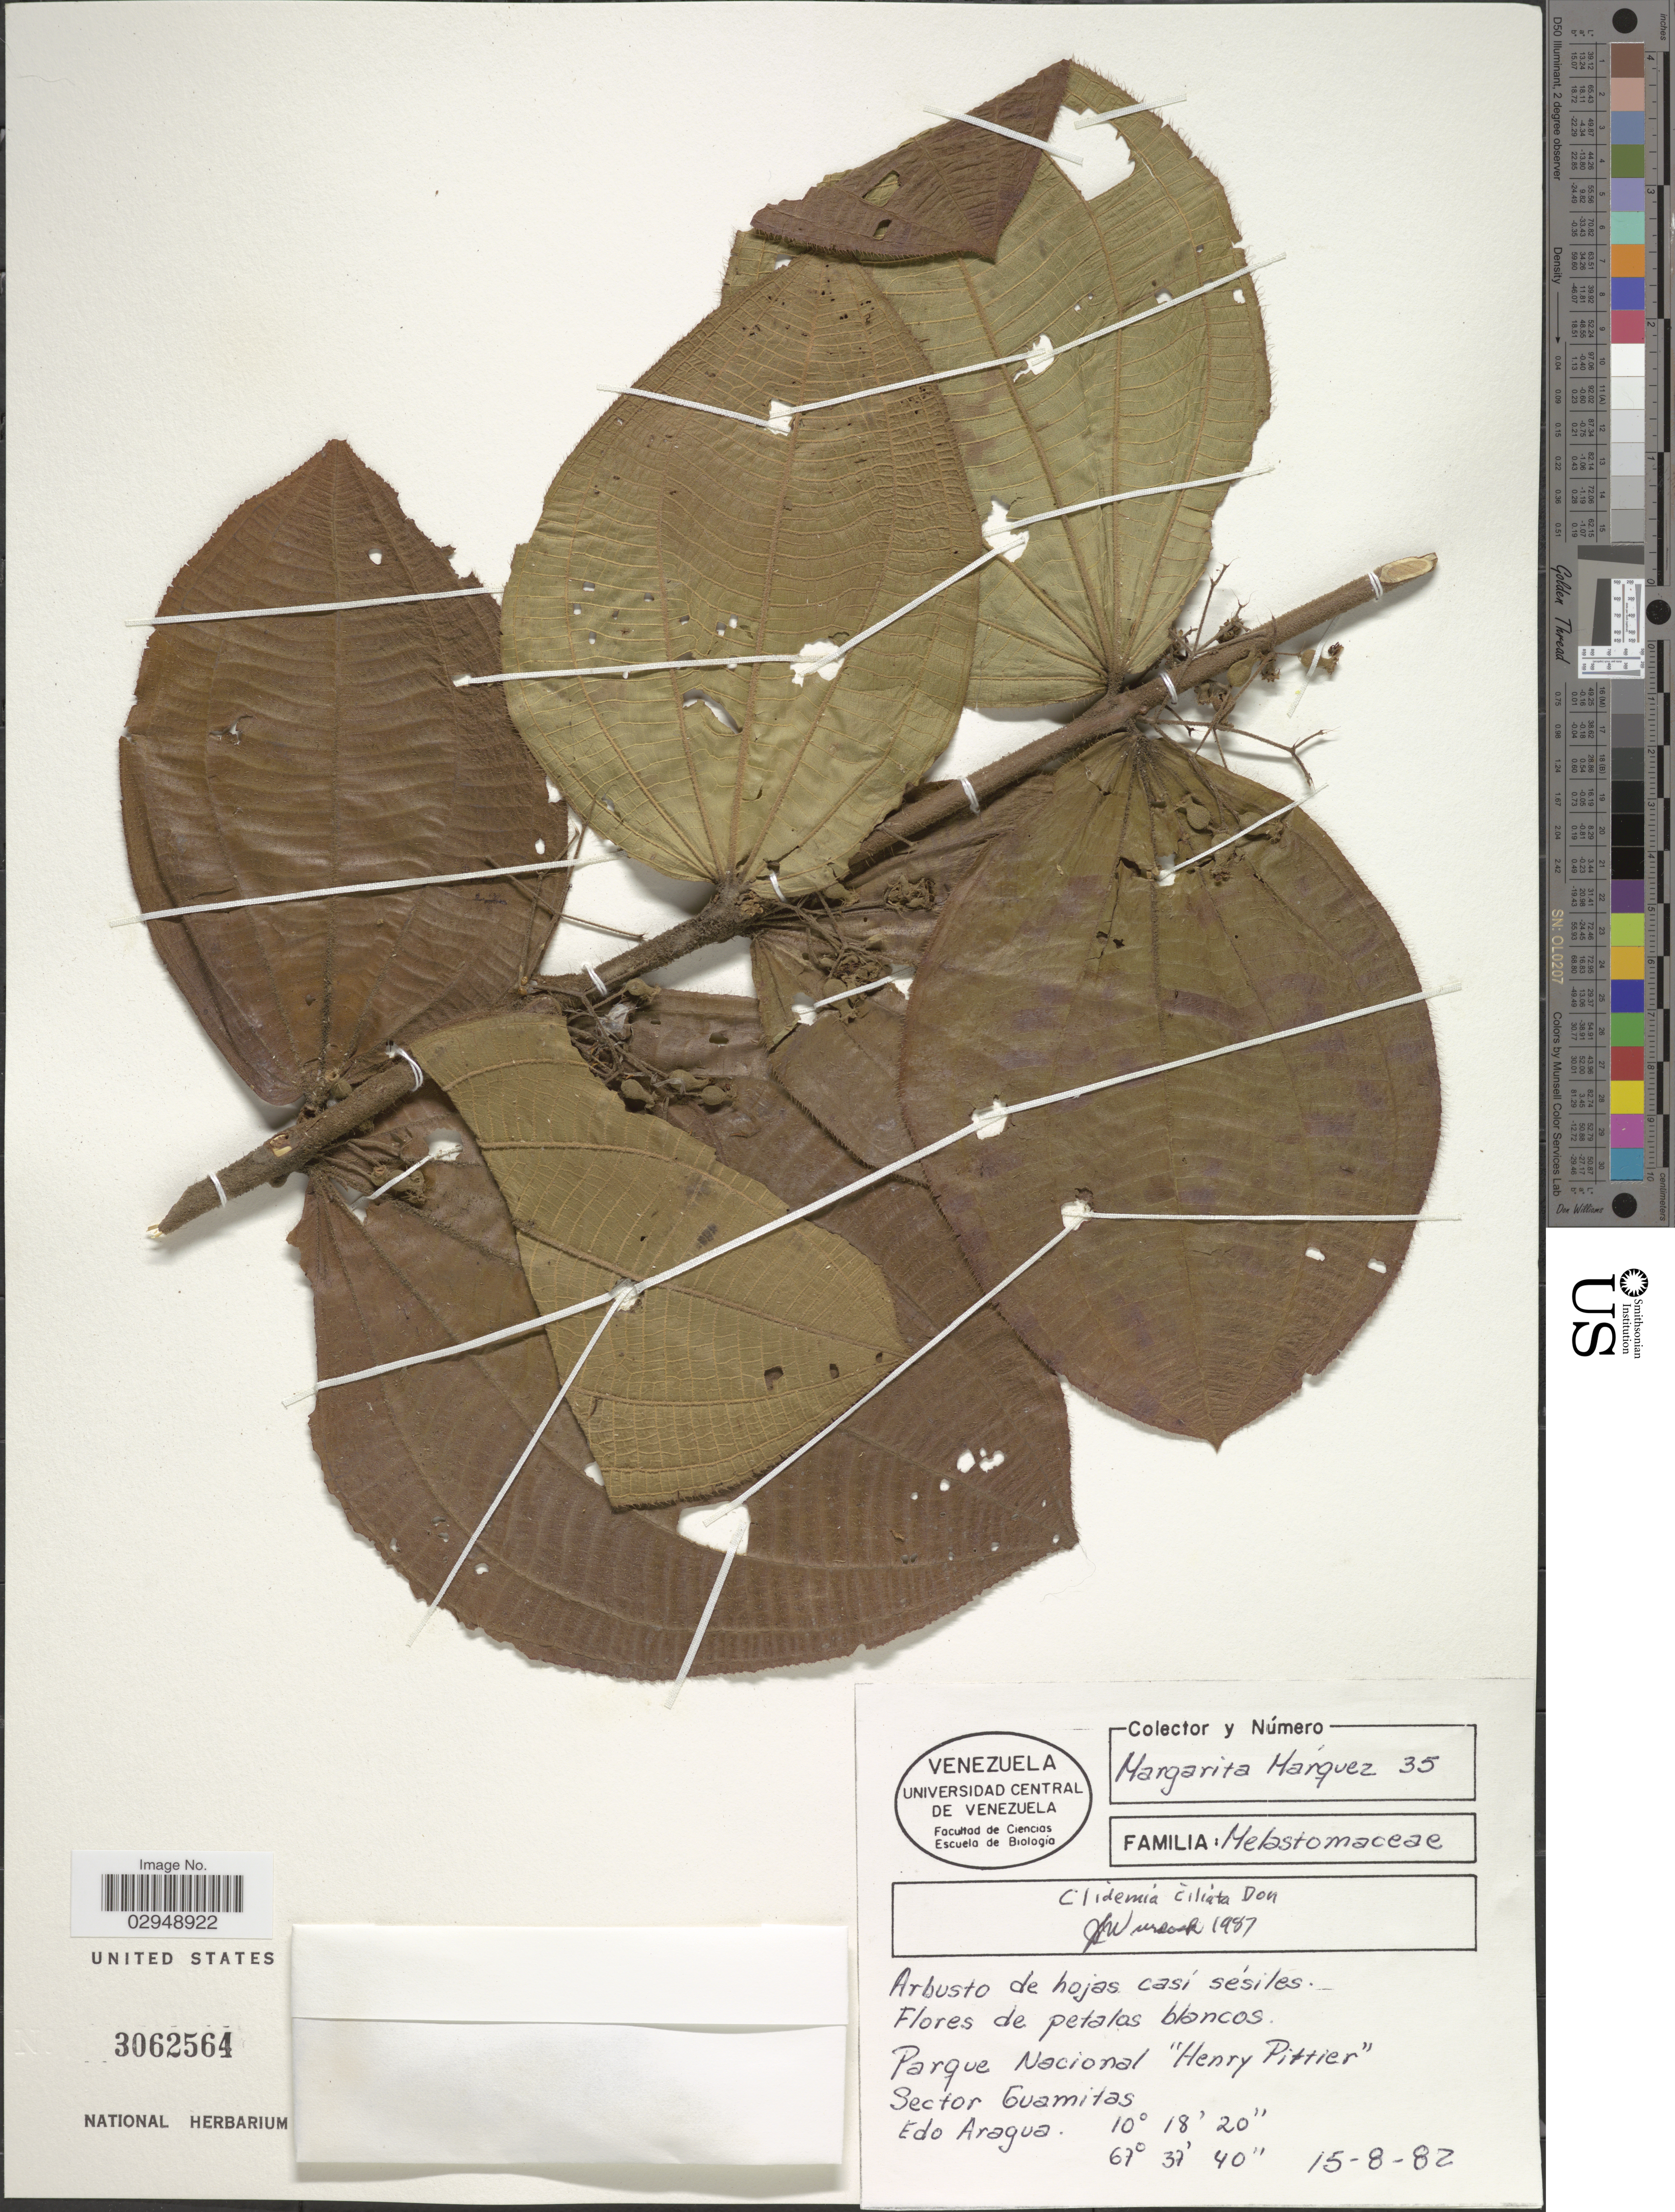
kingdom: Plantae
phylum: Tracheophyta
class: Magnoliopsida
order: Myrtales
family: Melastomataceae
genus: Clidemia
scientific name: Clidemia ciliata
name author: D. Don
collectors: M. Márquez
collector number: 35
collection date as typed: Transcribed d/m/y: 15/8/82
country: Venezuela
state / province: Aragua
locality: Parque Nacional "Henry Pittier". Sector Guamitas.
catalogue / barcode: US 3062564